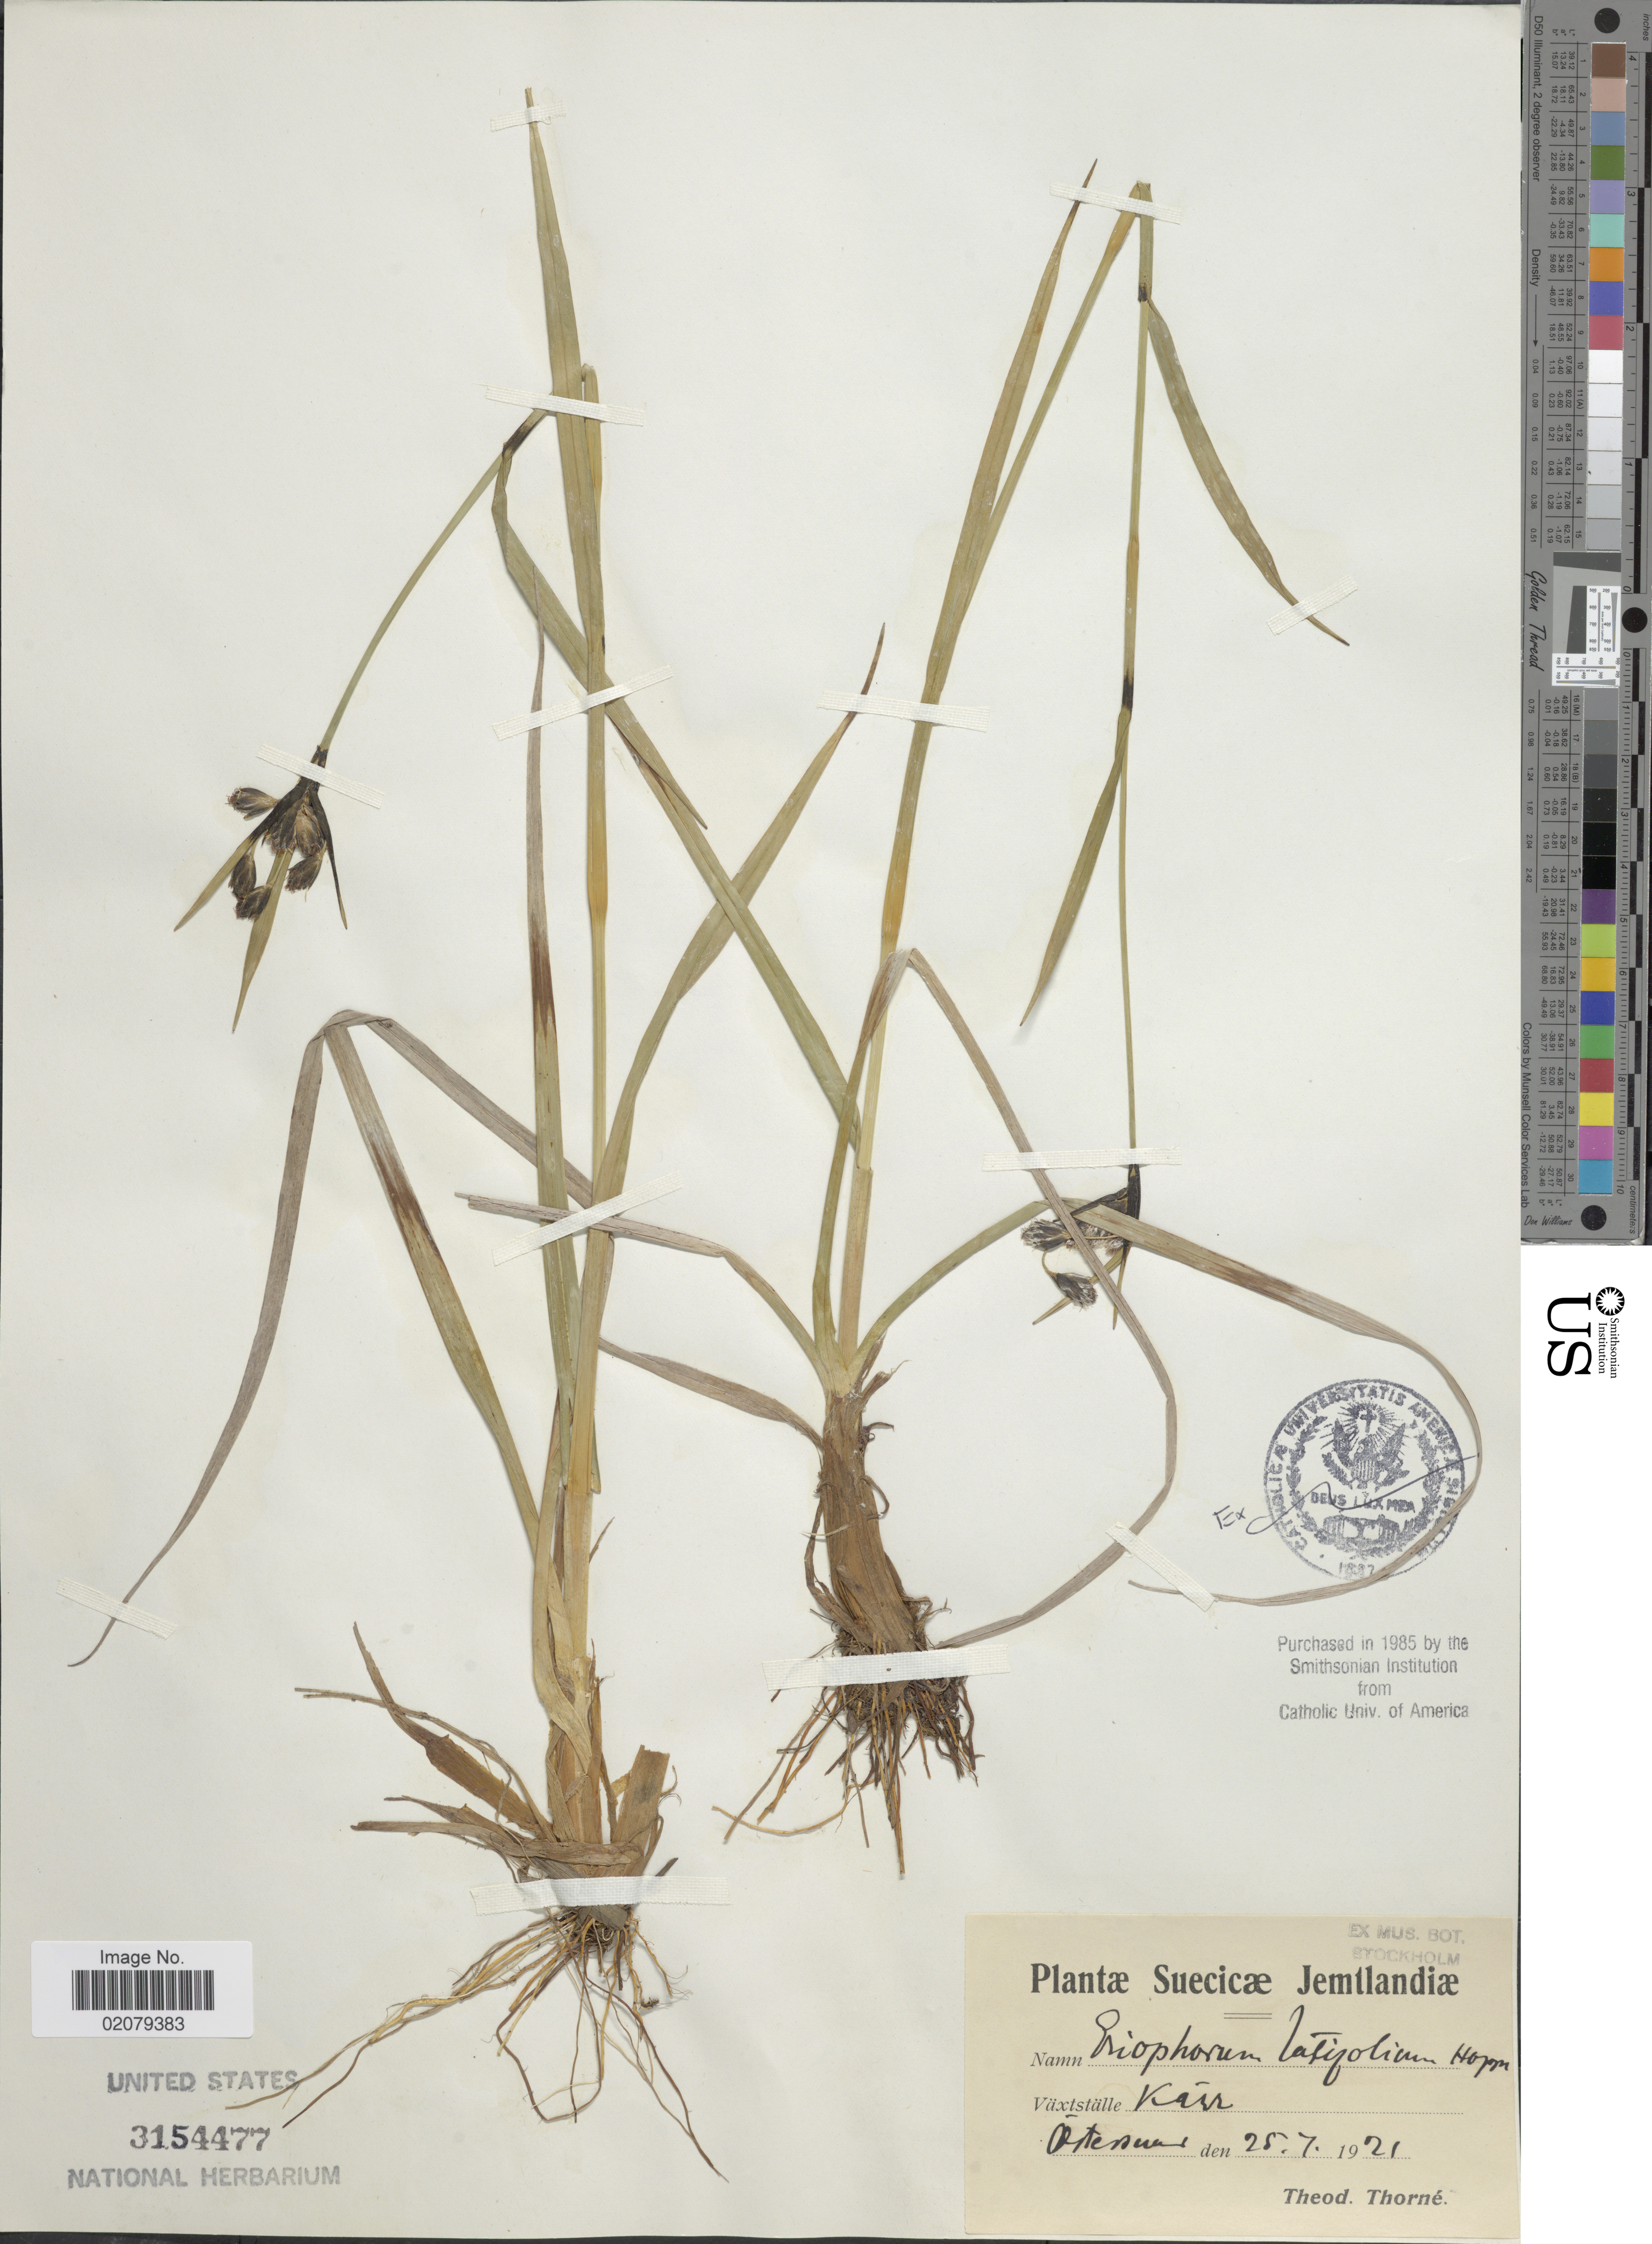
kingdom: Plantae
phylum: Tracheophyta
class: Liliopsida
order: Poales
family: Cyperaceae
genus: Eriophorum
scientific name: Eriophorum latifolium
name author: Hoppe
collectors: T. Thorné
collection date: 1921-07-25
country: Sweden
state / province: Jämtland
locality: Suecicae Jemtlandiae, Vaxtstalle Karr Ostersur [interpreted]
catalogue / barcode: US 3154477